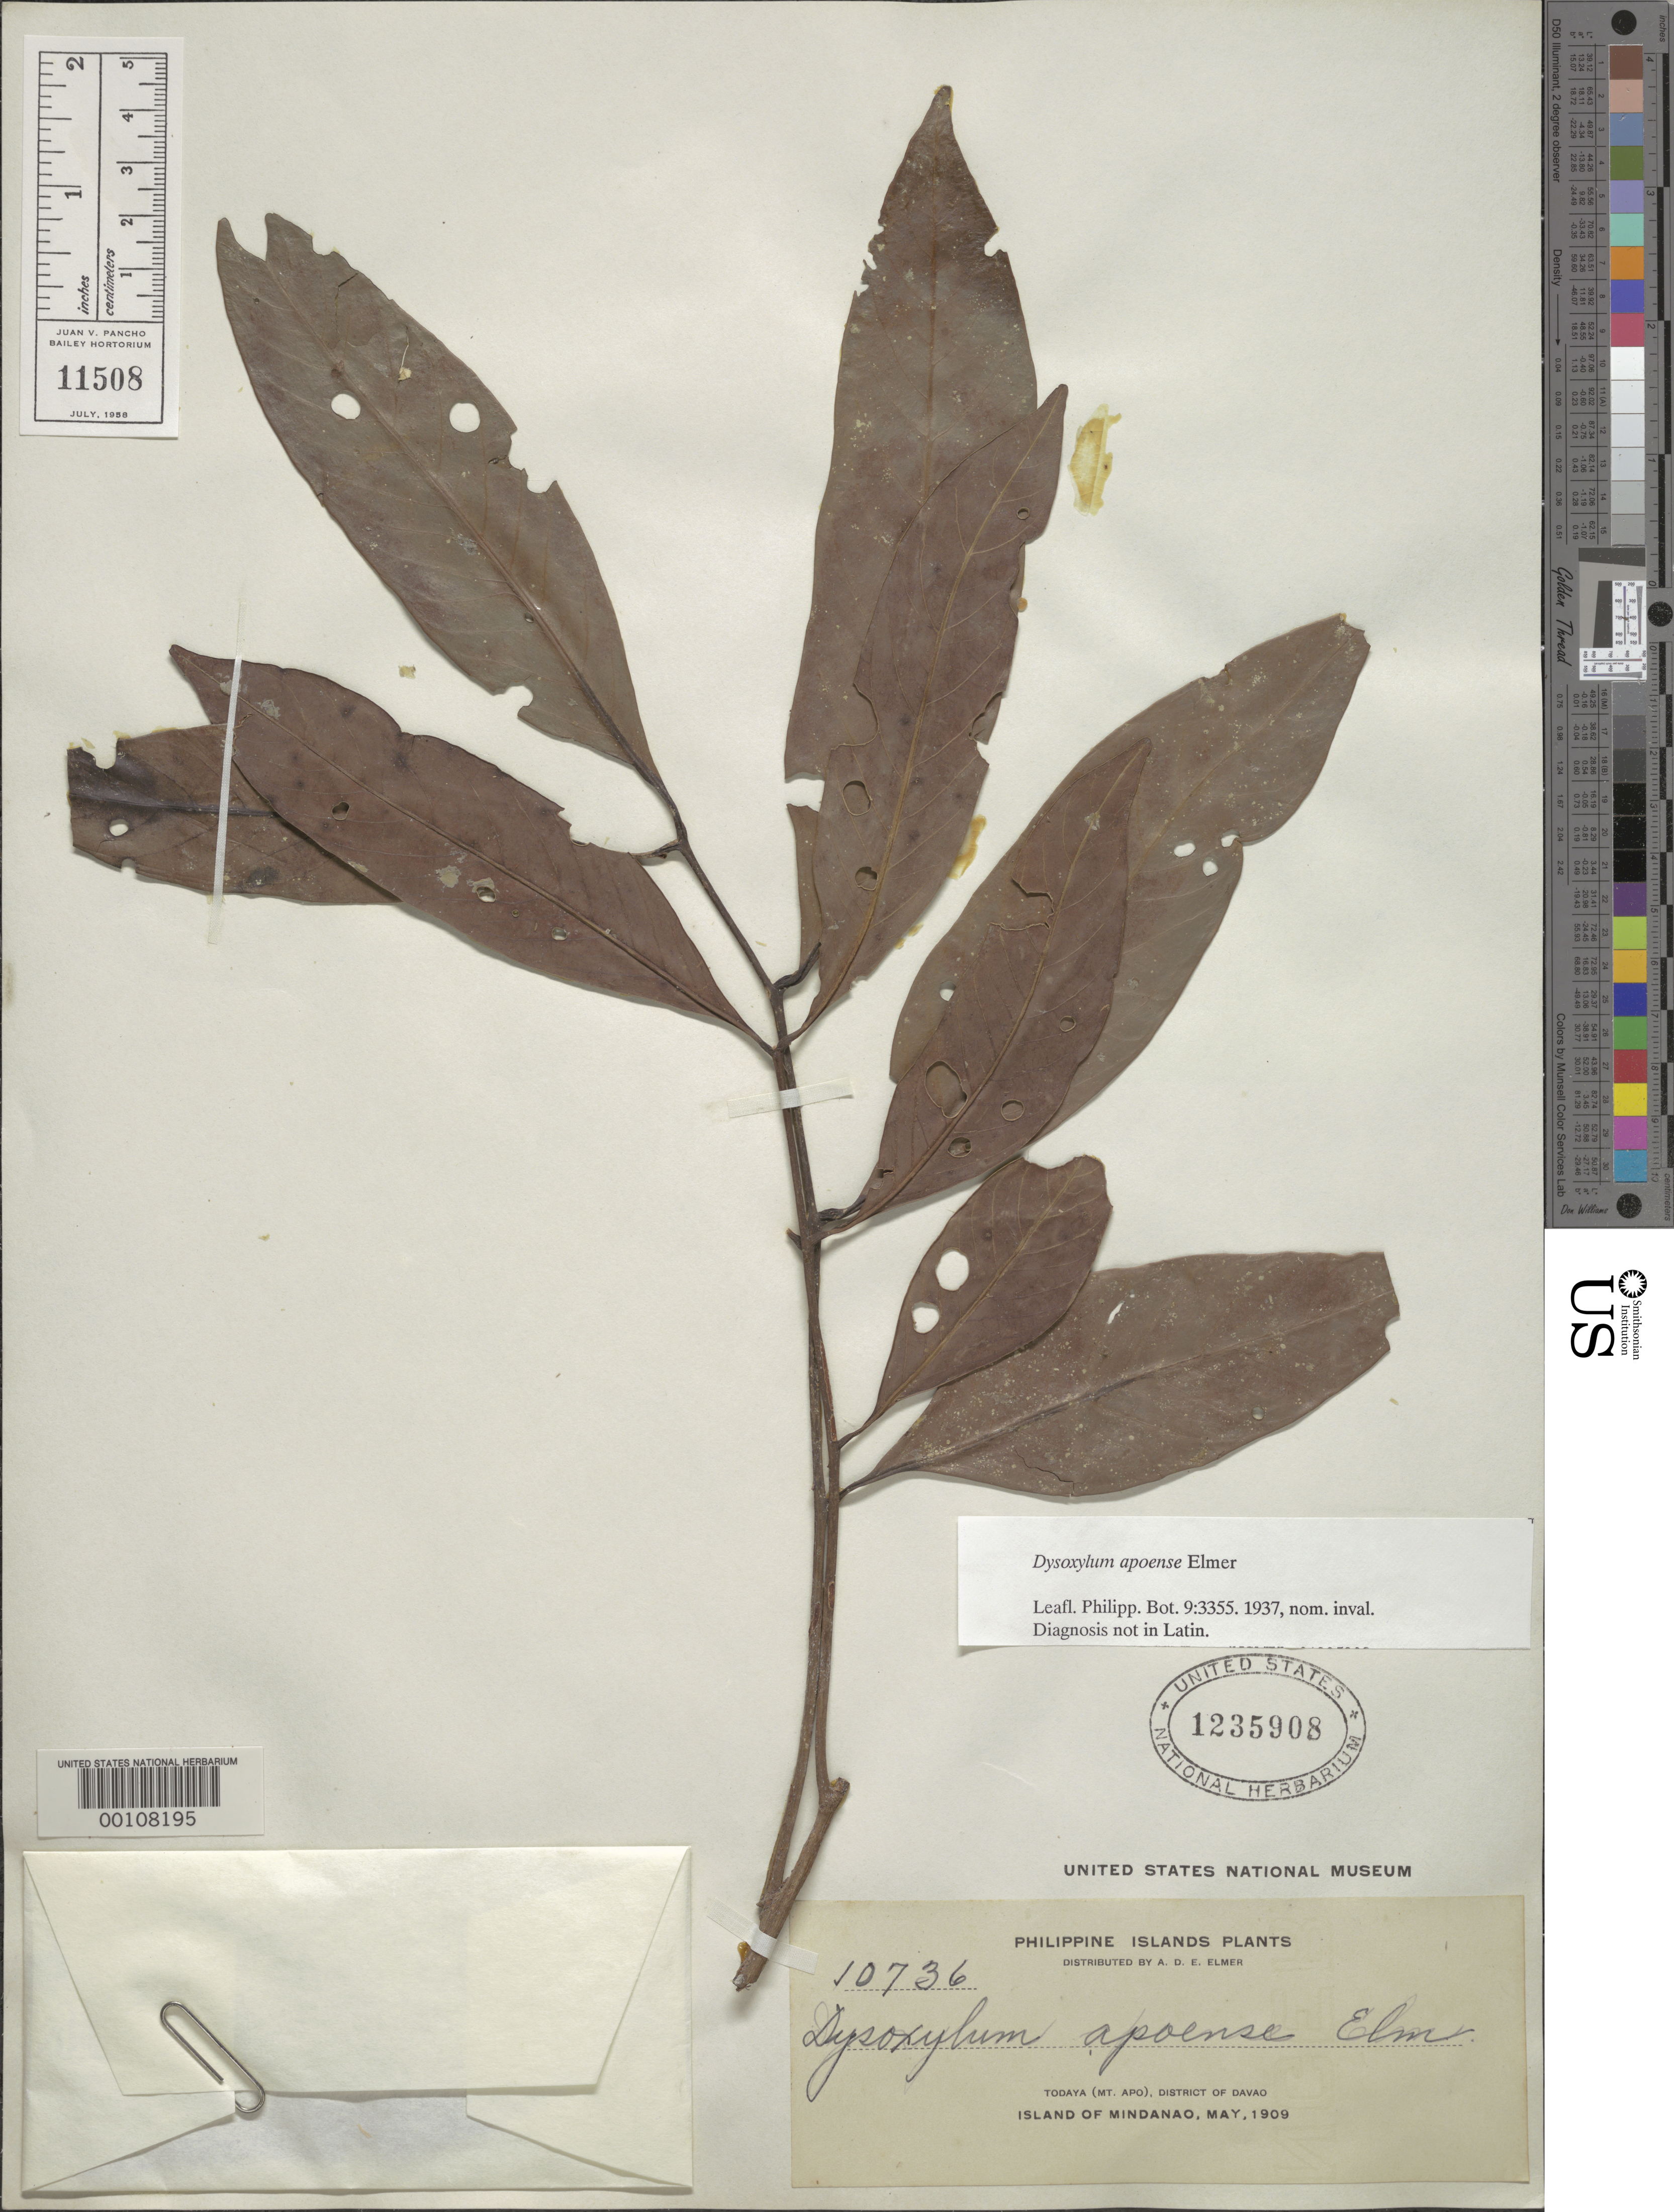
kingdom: Plantae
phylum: Tracheophyta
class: Magnoliopsida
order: Sapindales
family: Meliaceae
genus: Prasoxylon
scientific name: Prasoxylon alliaceum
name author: (Blume) M. Roem.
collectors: A. D. E. Elmer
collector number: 10736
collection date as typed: May 1909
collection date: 1909-05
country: Philippines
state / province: Davao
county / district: Davao del Sur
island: Mindanao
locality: Todaya, Mt. Apo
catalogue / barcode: US 1235908